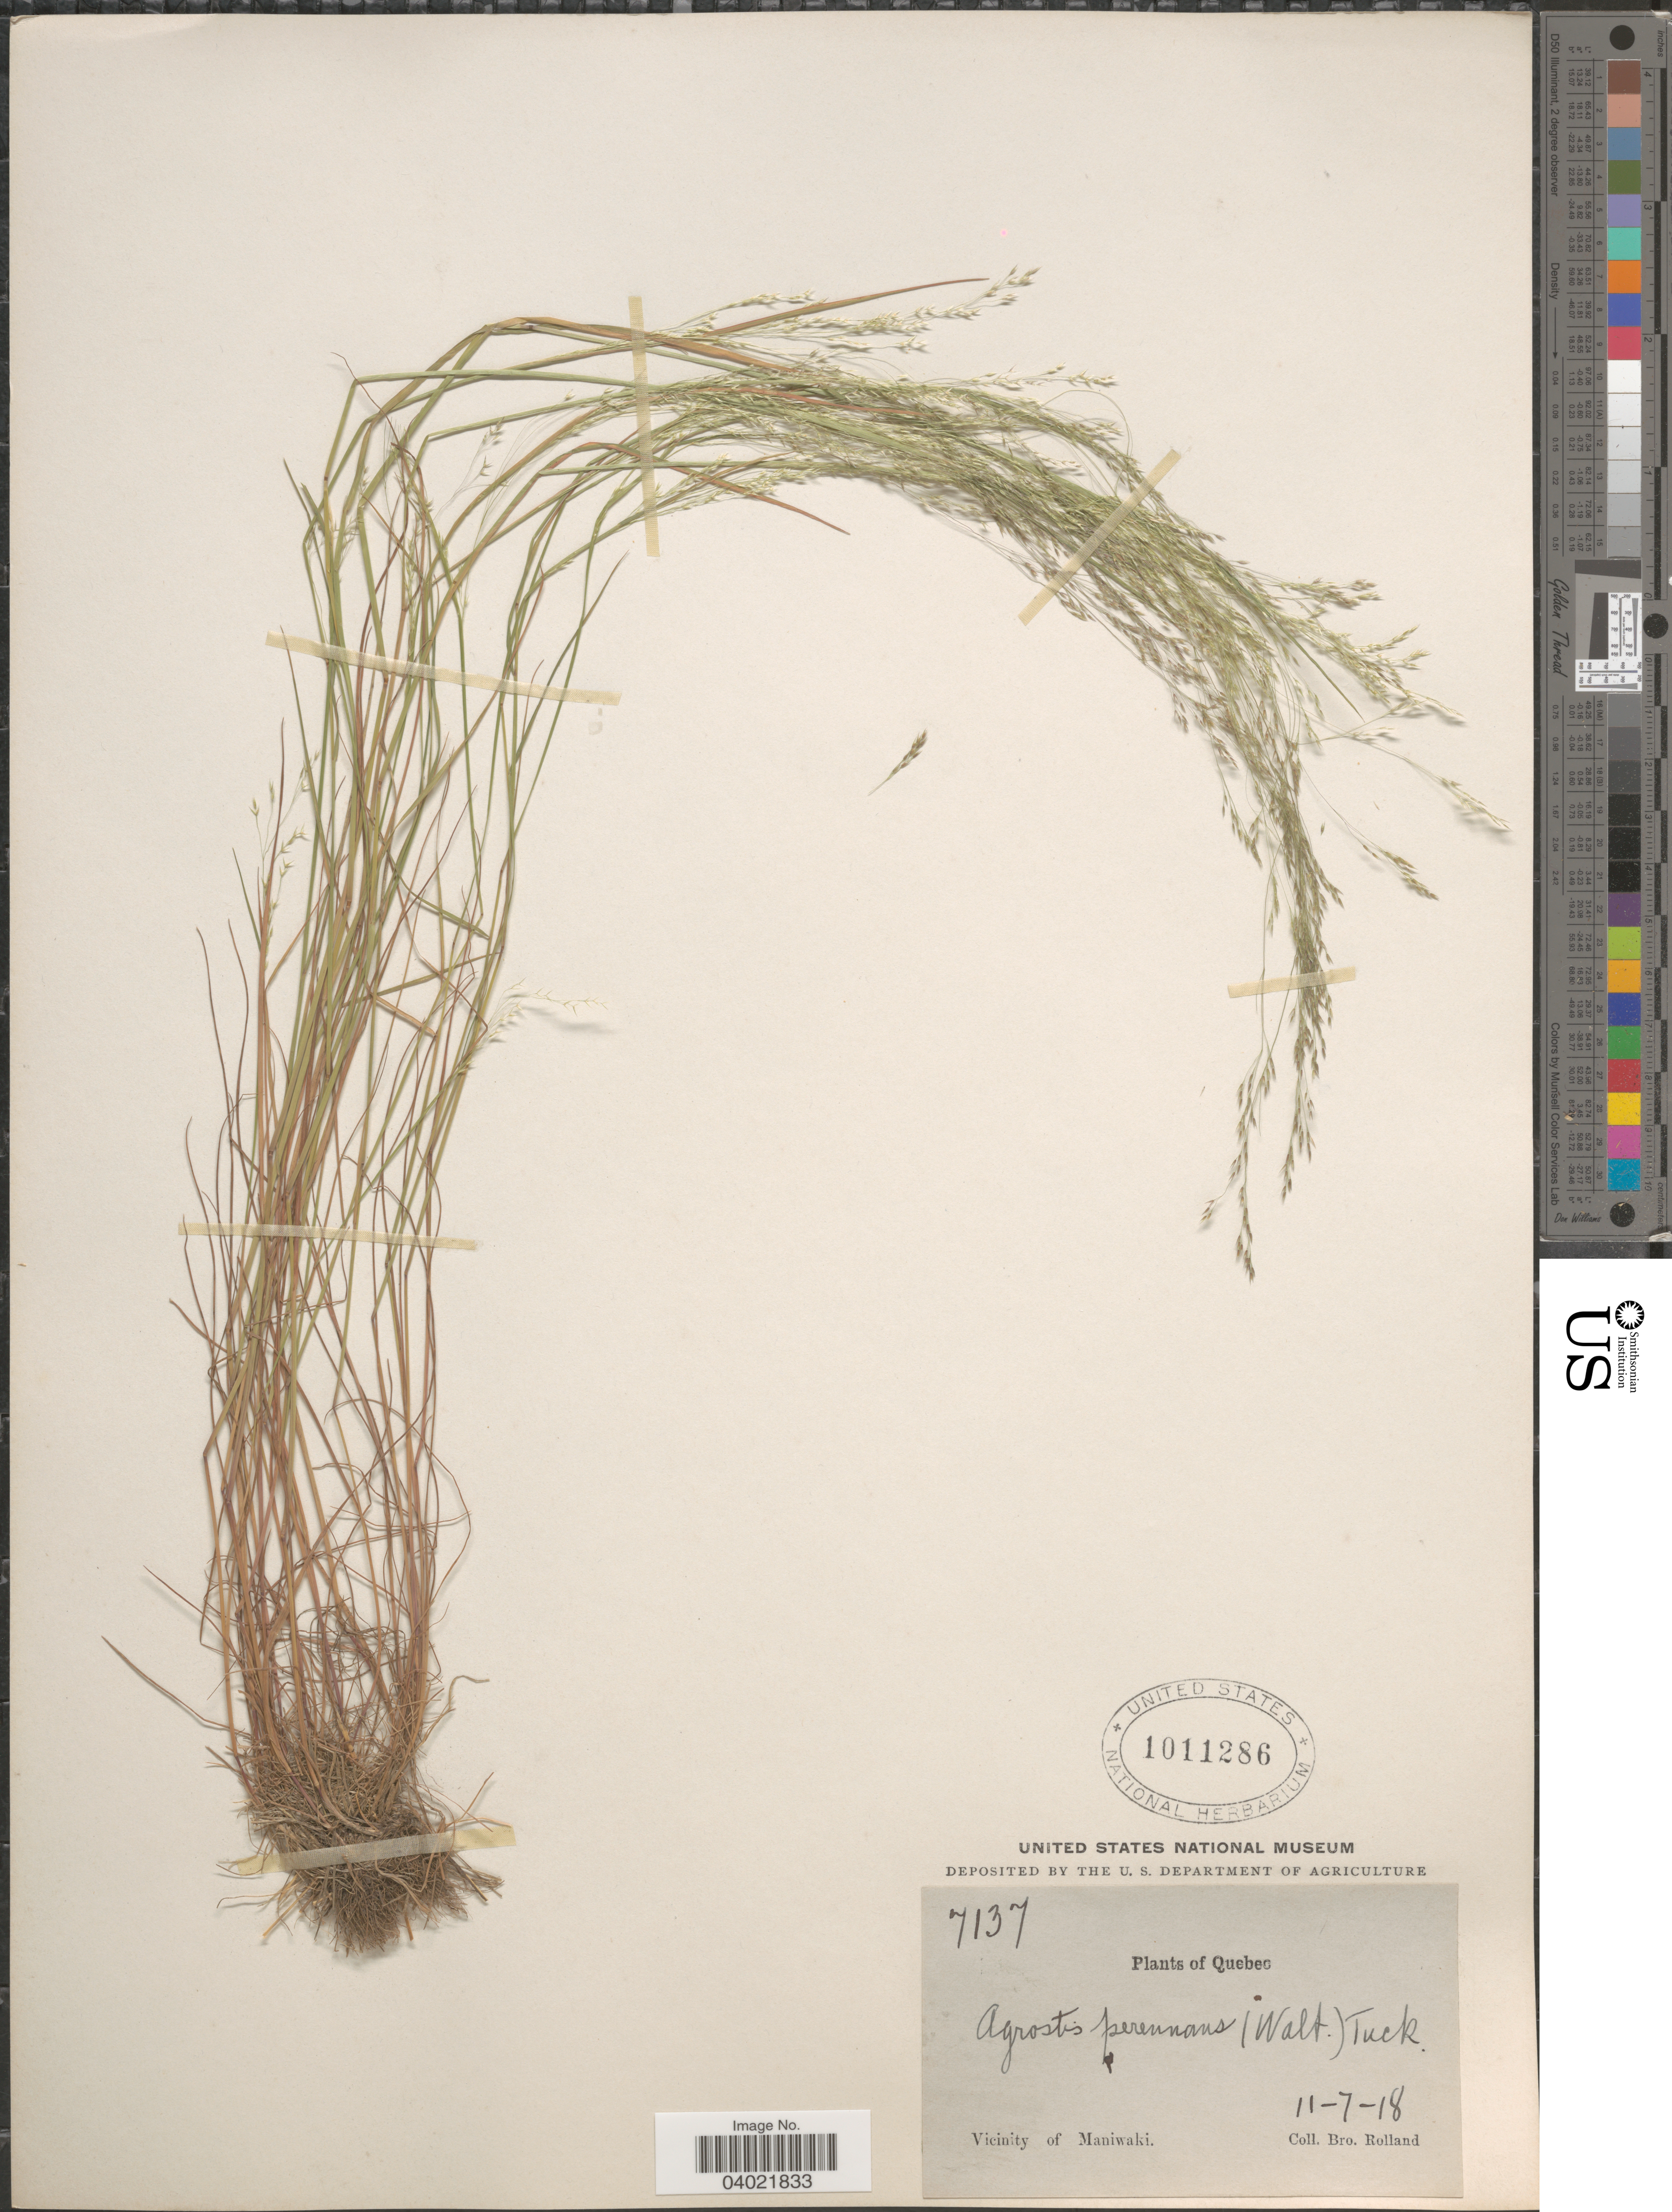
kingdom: Plantae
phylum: Tracheophyta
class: Liliopsida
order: Poales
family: Poaceae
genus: Agrostis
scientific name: Agrostis perennans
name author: (Walter) Tuck.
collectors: B. Rolland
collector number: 7137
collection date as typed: Transcribed d/m/y: 11/7/18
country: Canada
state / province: Quebec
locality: Vicinity of Maniwaki.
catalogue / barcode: US 1011286